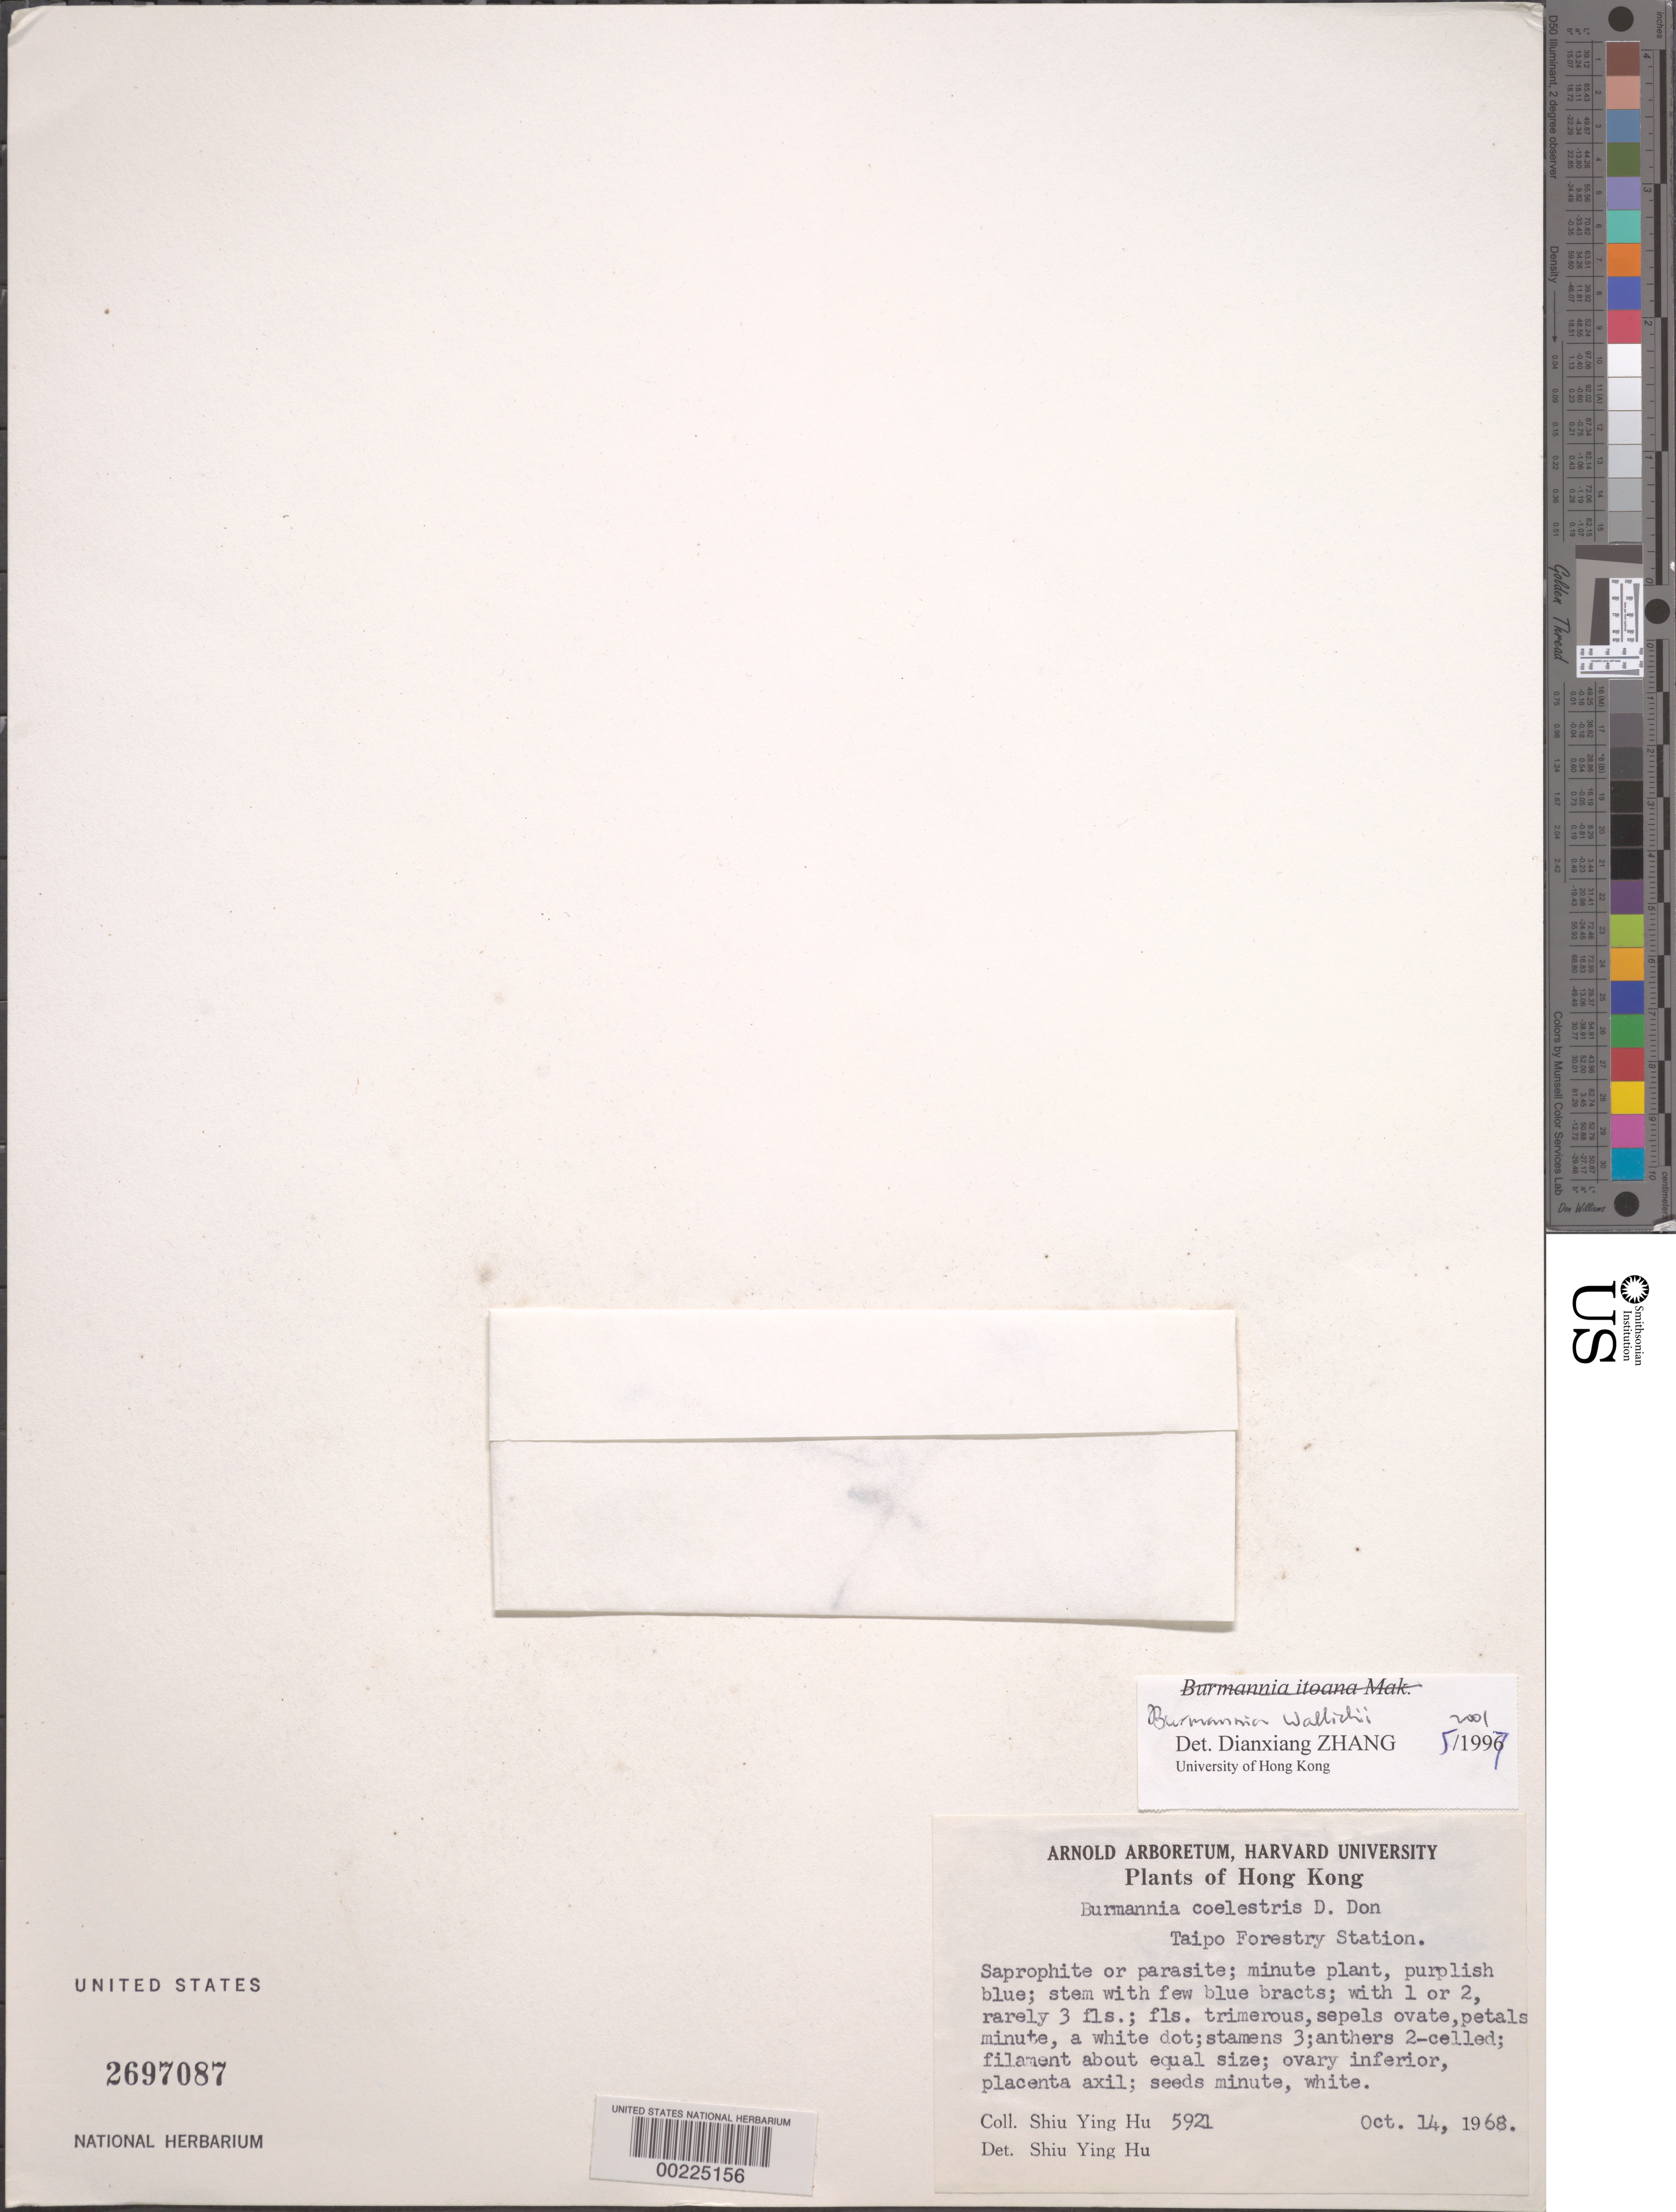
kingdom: Plantae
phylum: Tracheophyta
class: Liliopsida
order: Dioscoreales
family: Burmanniaceae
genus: Burmannia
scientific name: Burmannia itoana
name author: Makino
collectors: S. Y. Hu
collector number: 5921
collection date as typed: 14 Oct 1968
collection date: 1968-10-14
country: China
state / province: Hong Kong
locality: Taipo forestry station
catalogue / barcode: US 2697087